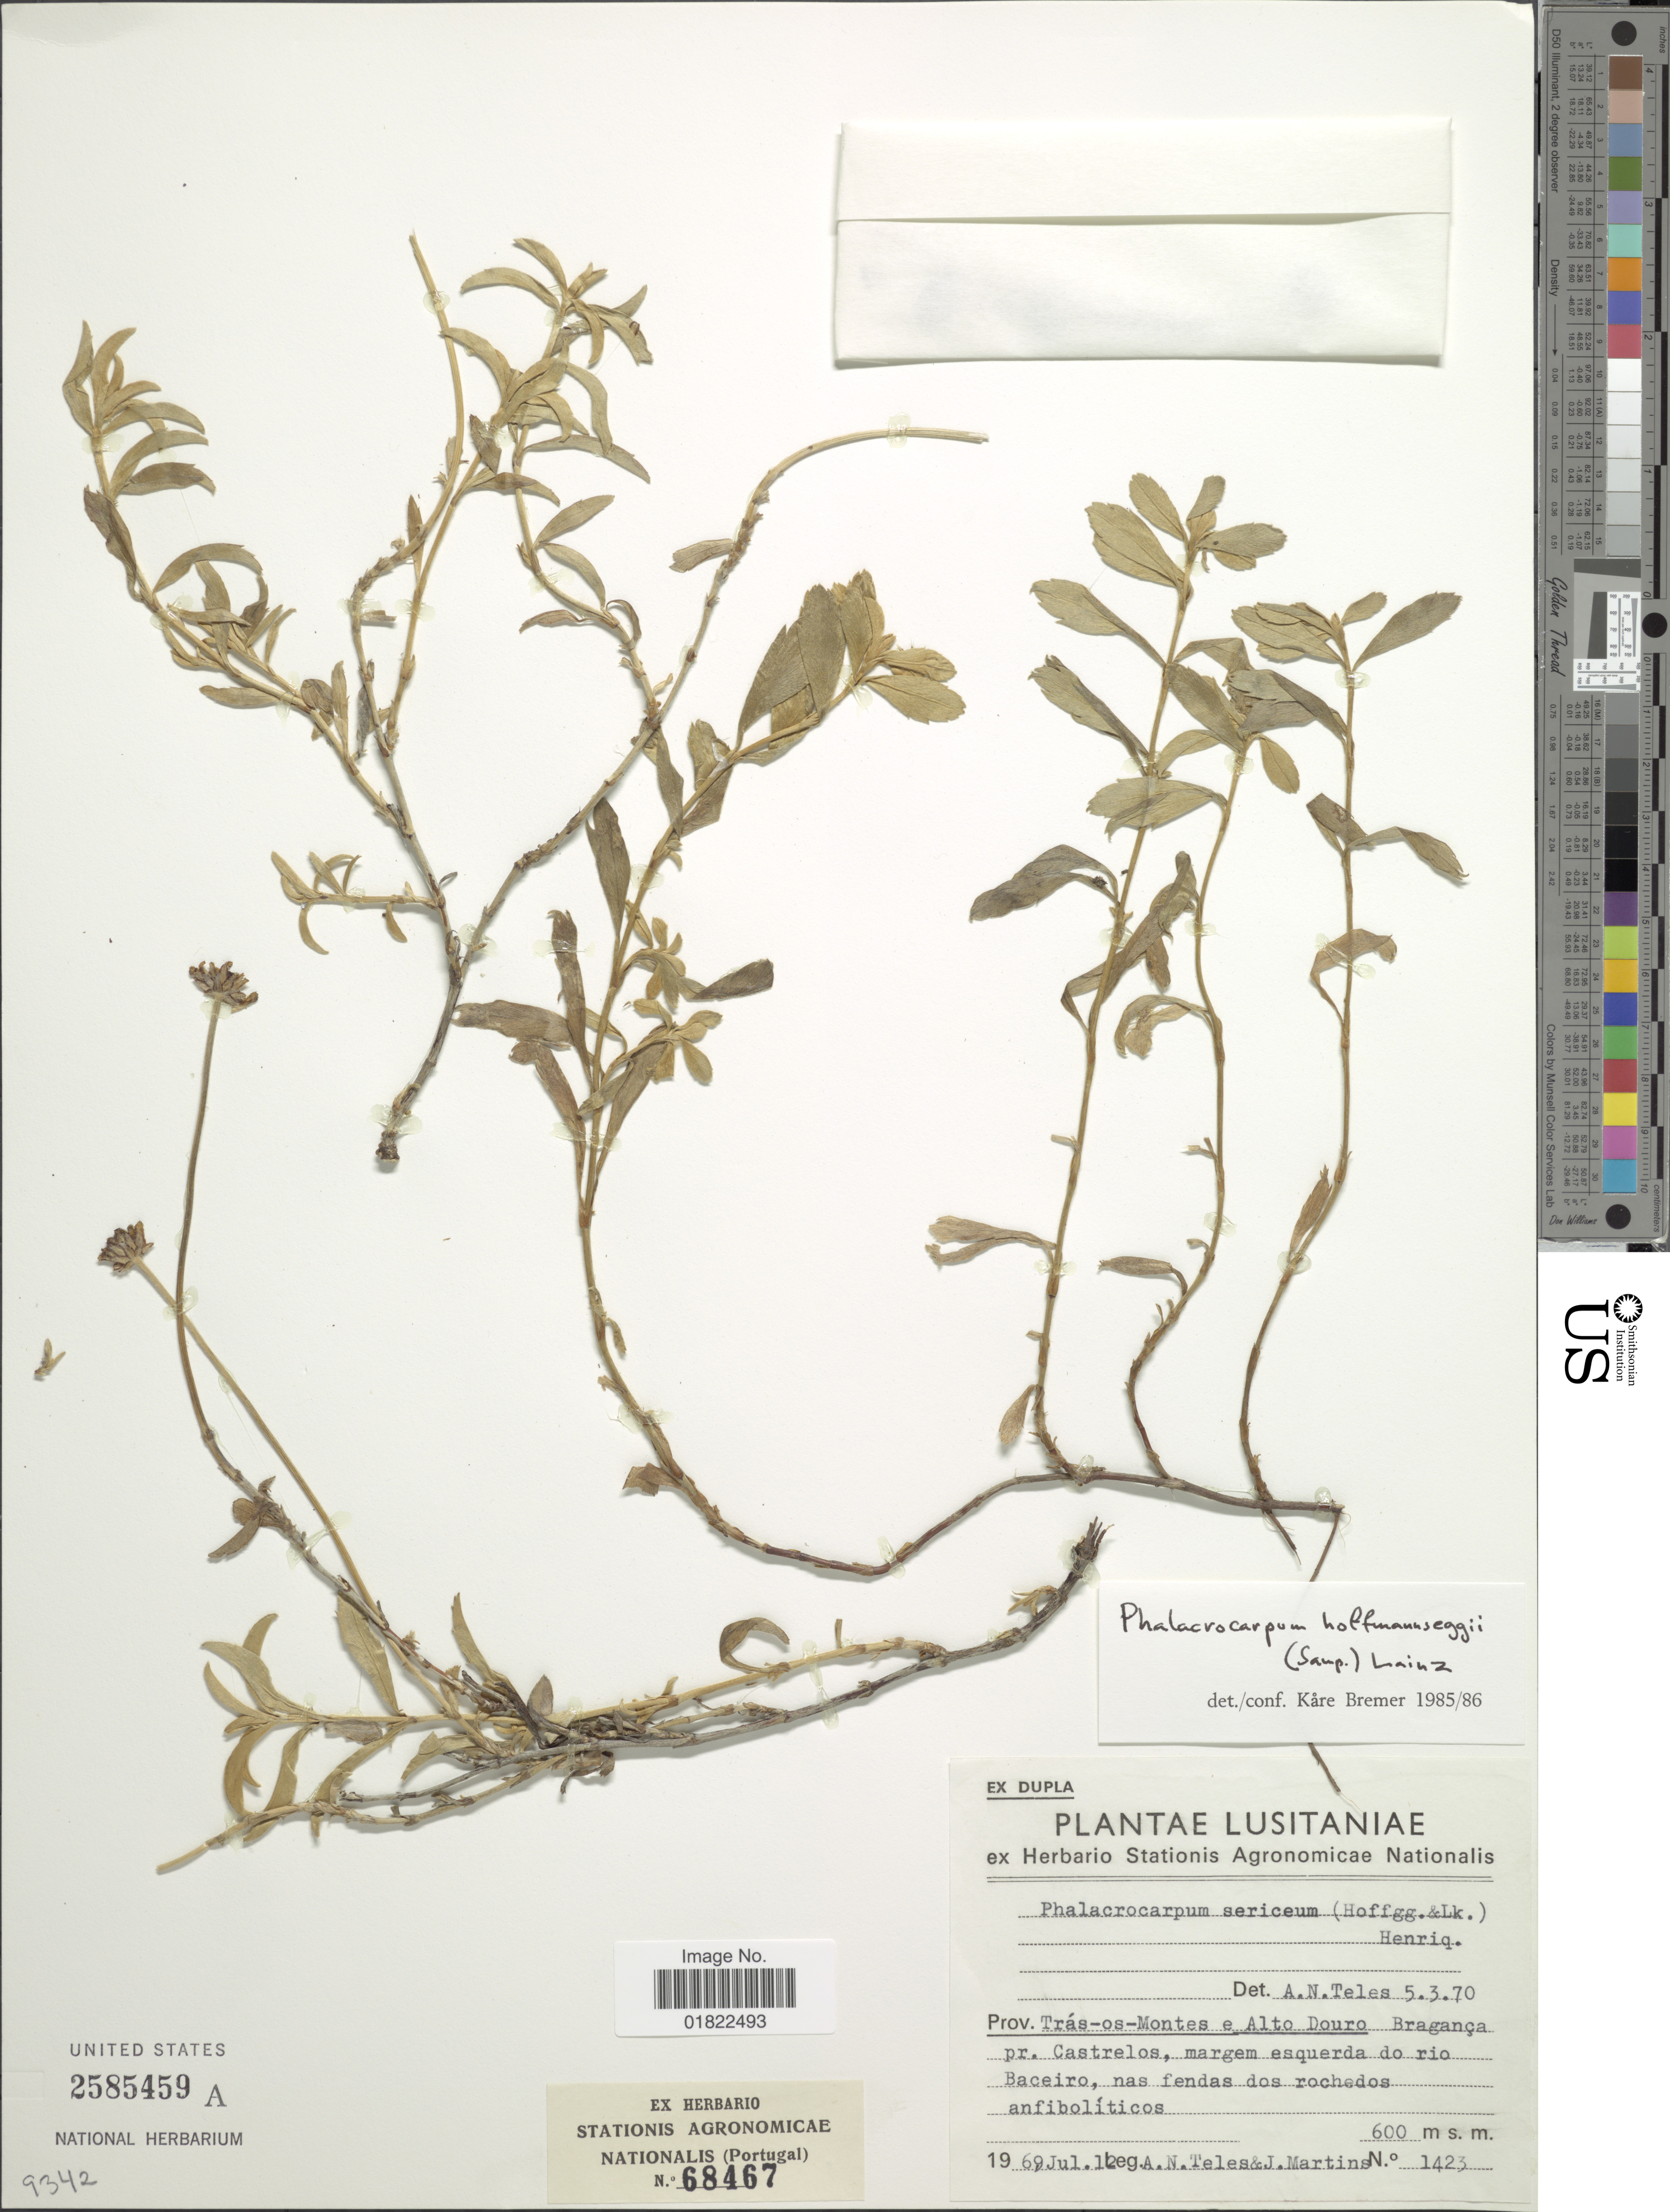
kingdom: Plantae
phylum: Tracheophyta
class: Magnoliopsida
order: Asterales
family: Asteraceae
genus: Phalacrocarpum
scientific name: Phalacrocarpum hoffmannseggii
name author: (Samp.) M. Laínz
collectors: A. Teles & J. Martins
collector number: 1423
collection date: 1969-07-01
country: Portugal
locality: Lusitaniae, Prov. Ptás-os-Montes e Alto Douro Bragança pr Castrelos, margem esquerda do rio Baceiro, nas fendas dos rochedos anfibolíticos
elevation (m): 600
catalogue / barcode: US 2585459A